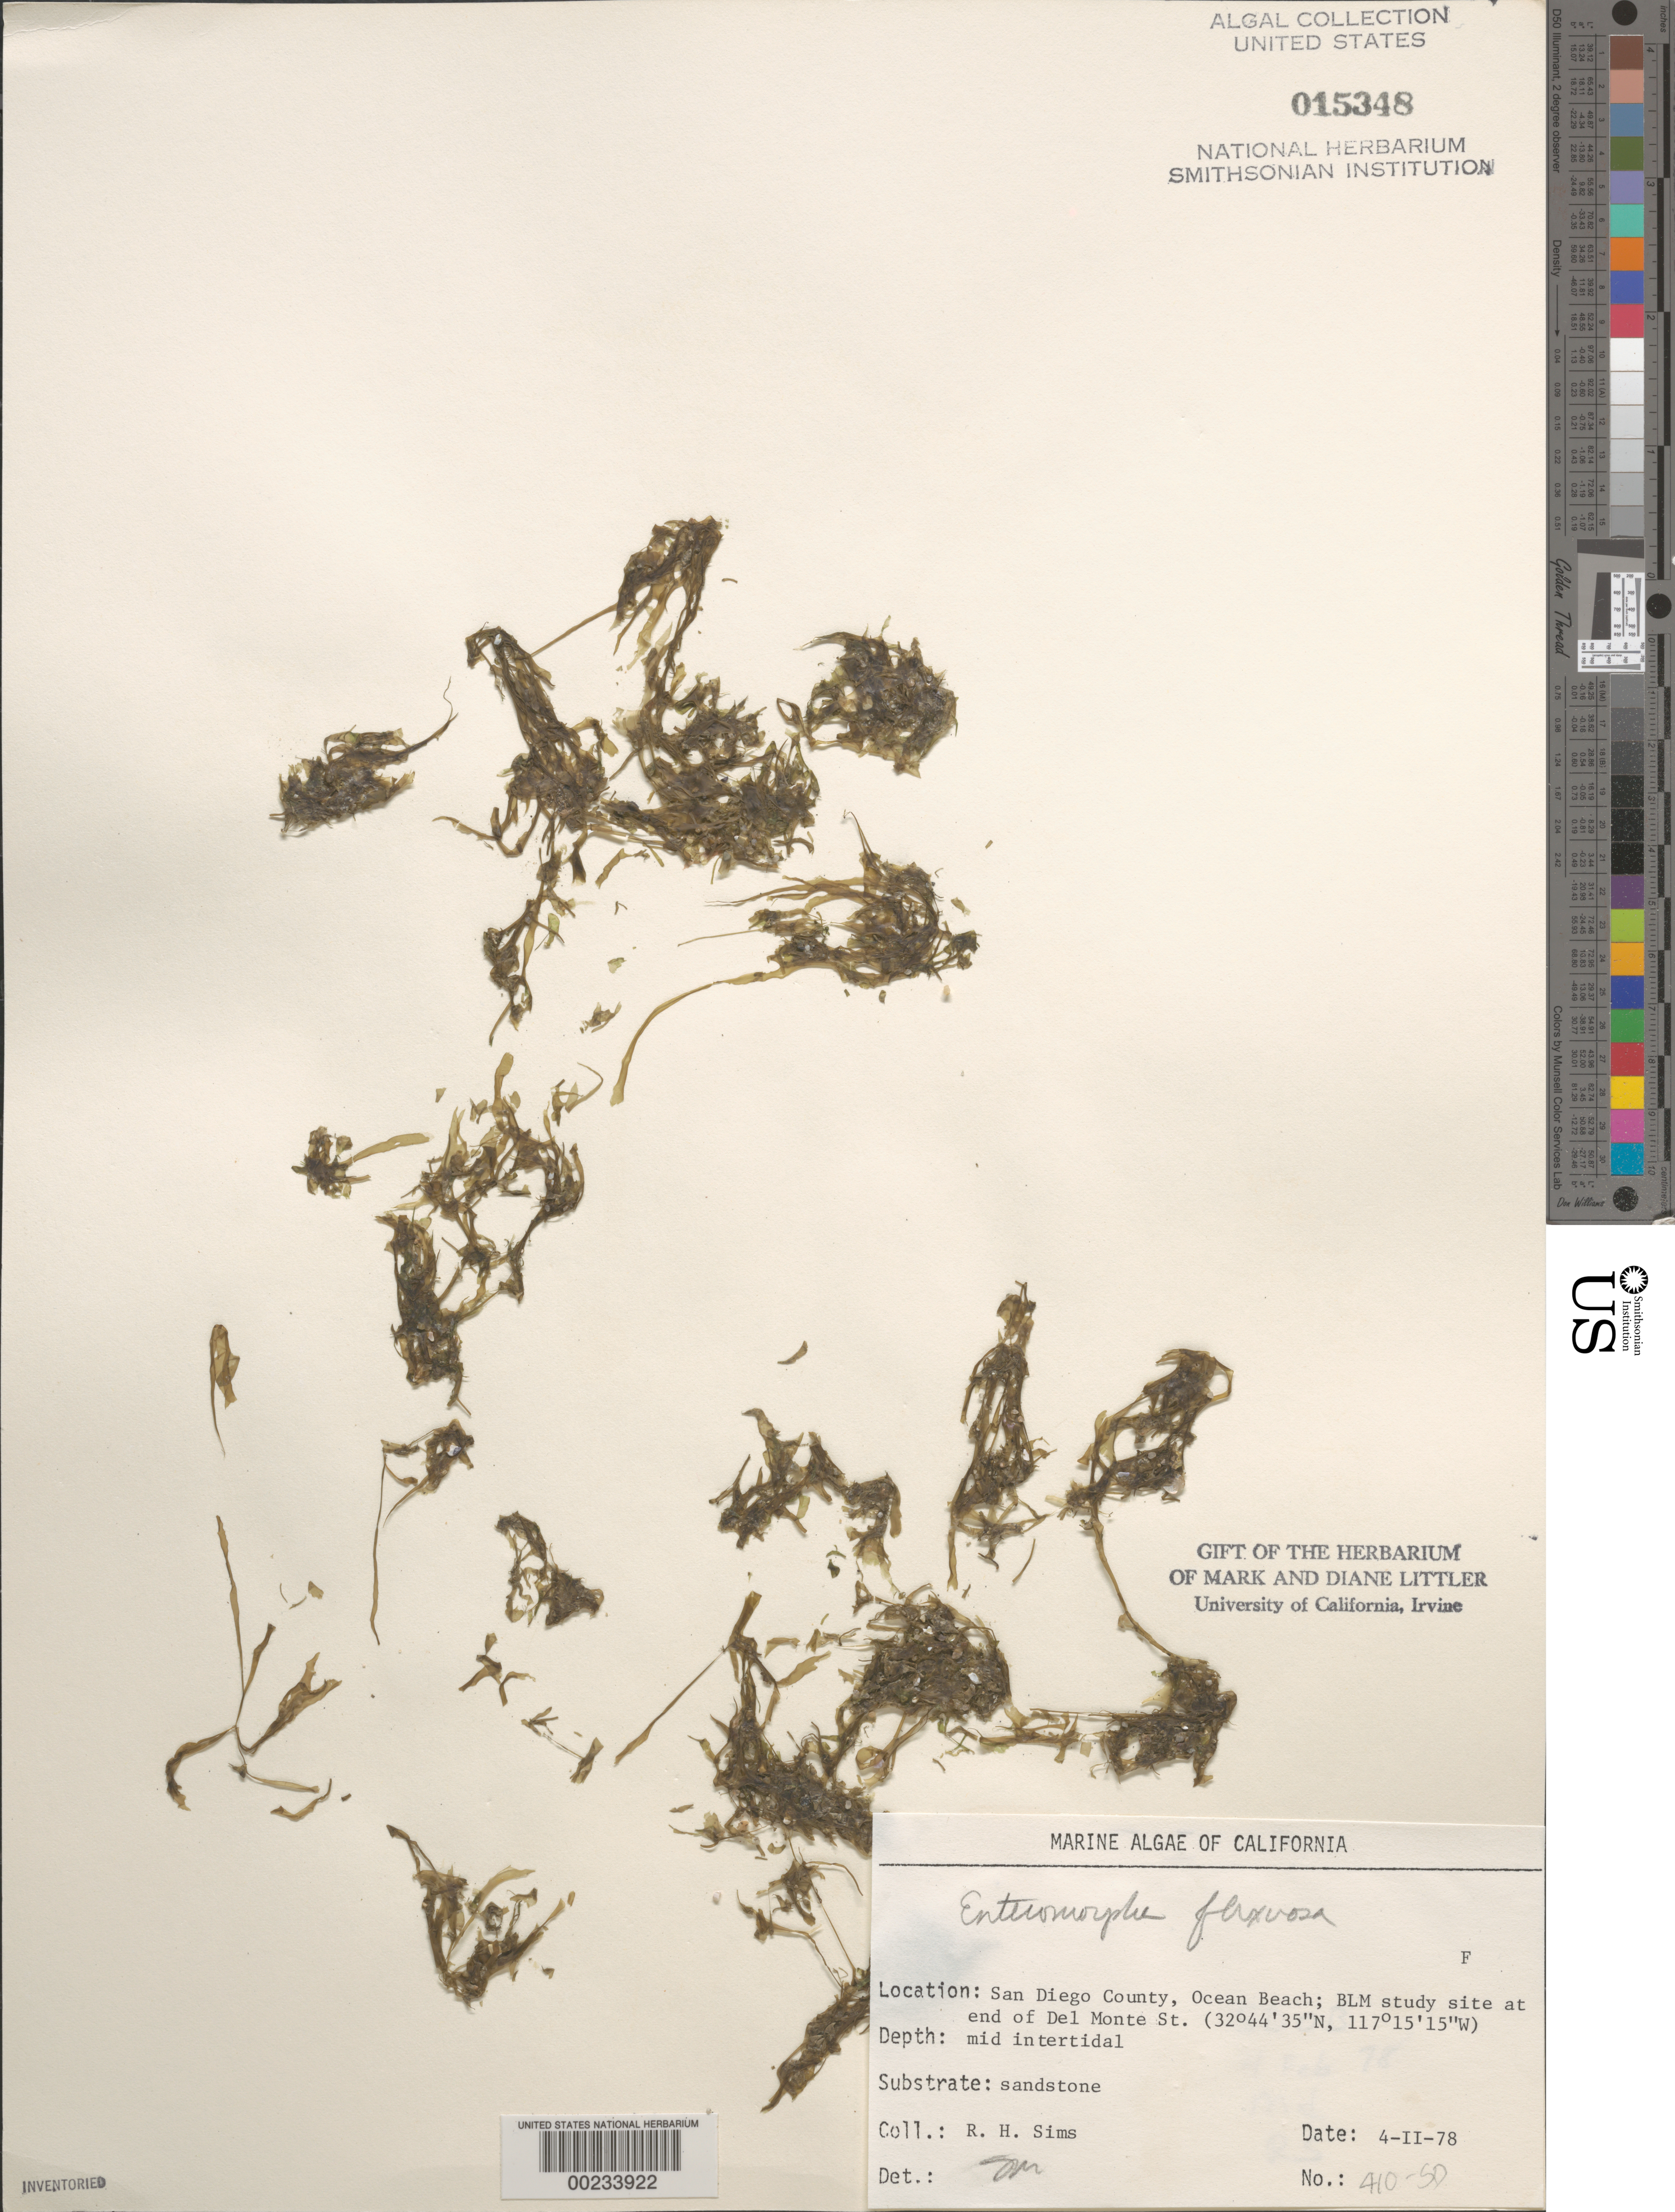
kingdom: Plantae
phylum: Chlorophyta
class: Ulvophyceae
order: Ulvales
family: Ulvaceae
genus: Ulva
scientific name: Ulva flexuosa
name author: Wulfen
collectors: R. H. Sims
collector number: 410-SD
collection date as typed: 04 Feb 1978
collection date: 1978-02-04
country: United States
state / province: California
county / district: San Diego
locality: Ocean Beach, end of Del Monte Street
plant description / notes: BLM-SOCALBIGHT Rocky Intertidal Survey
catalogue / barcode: US 15348